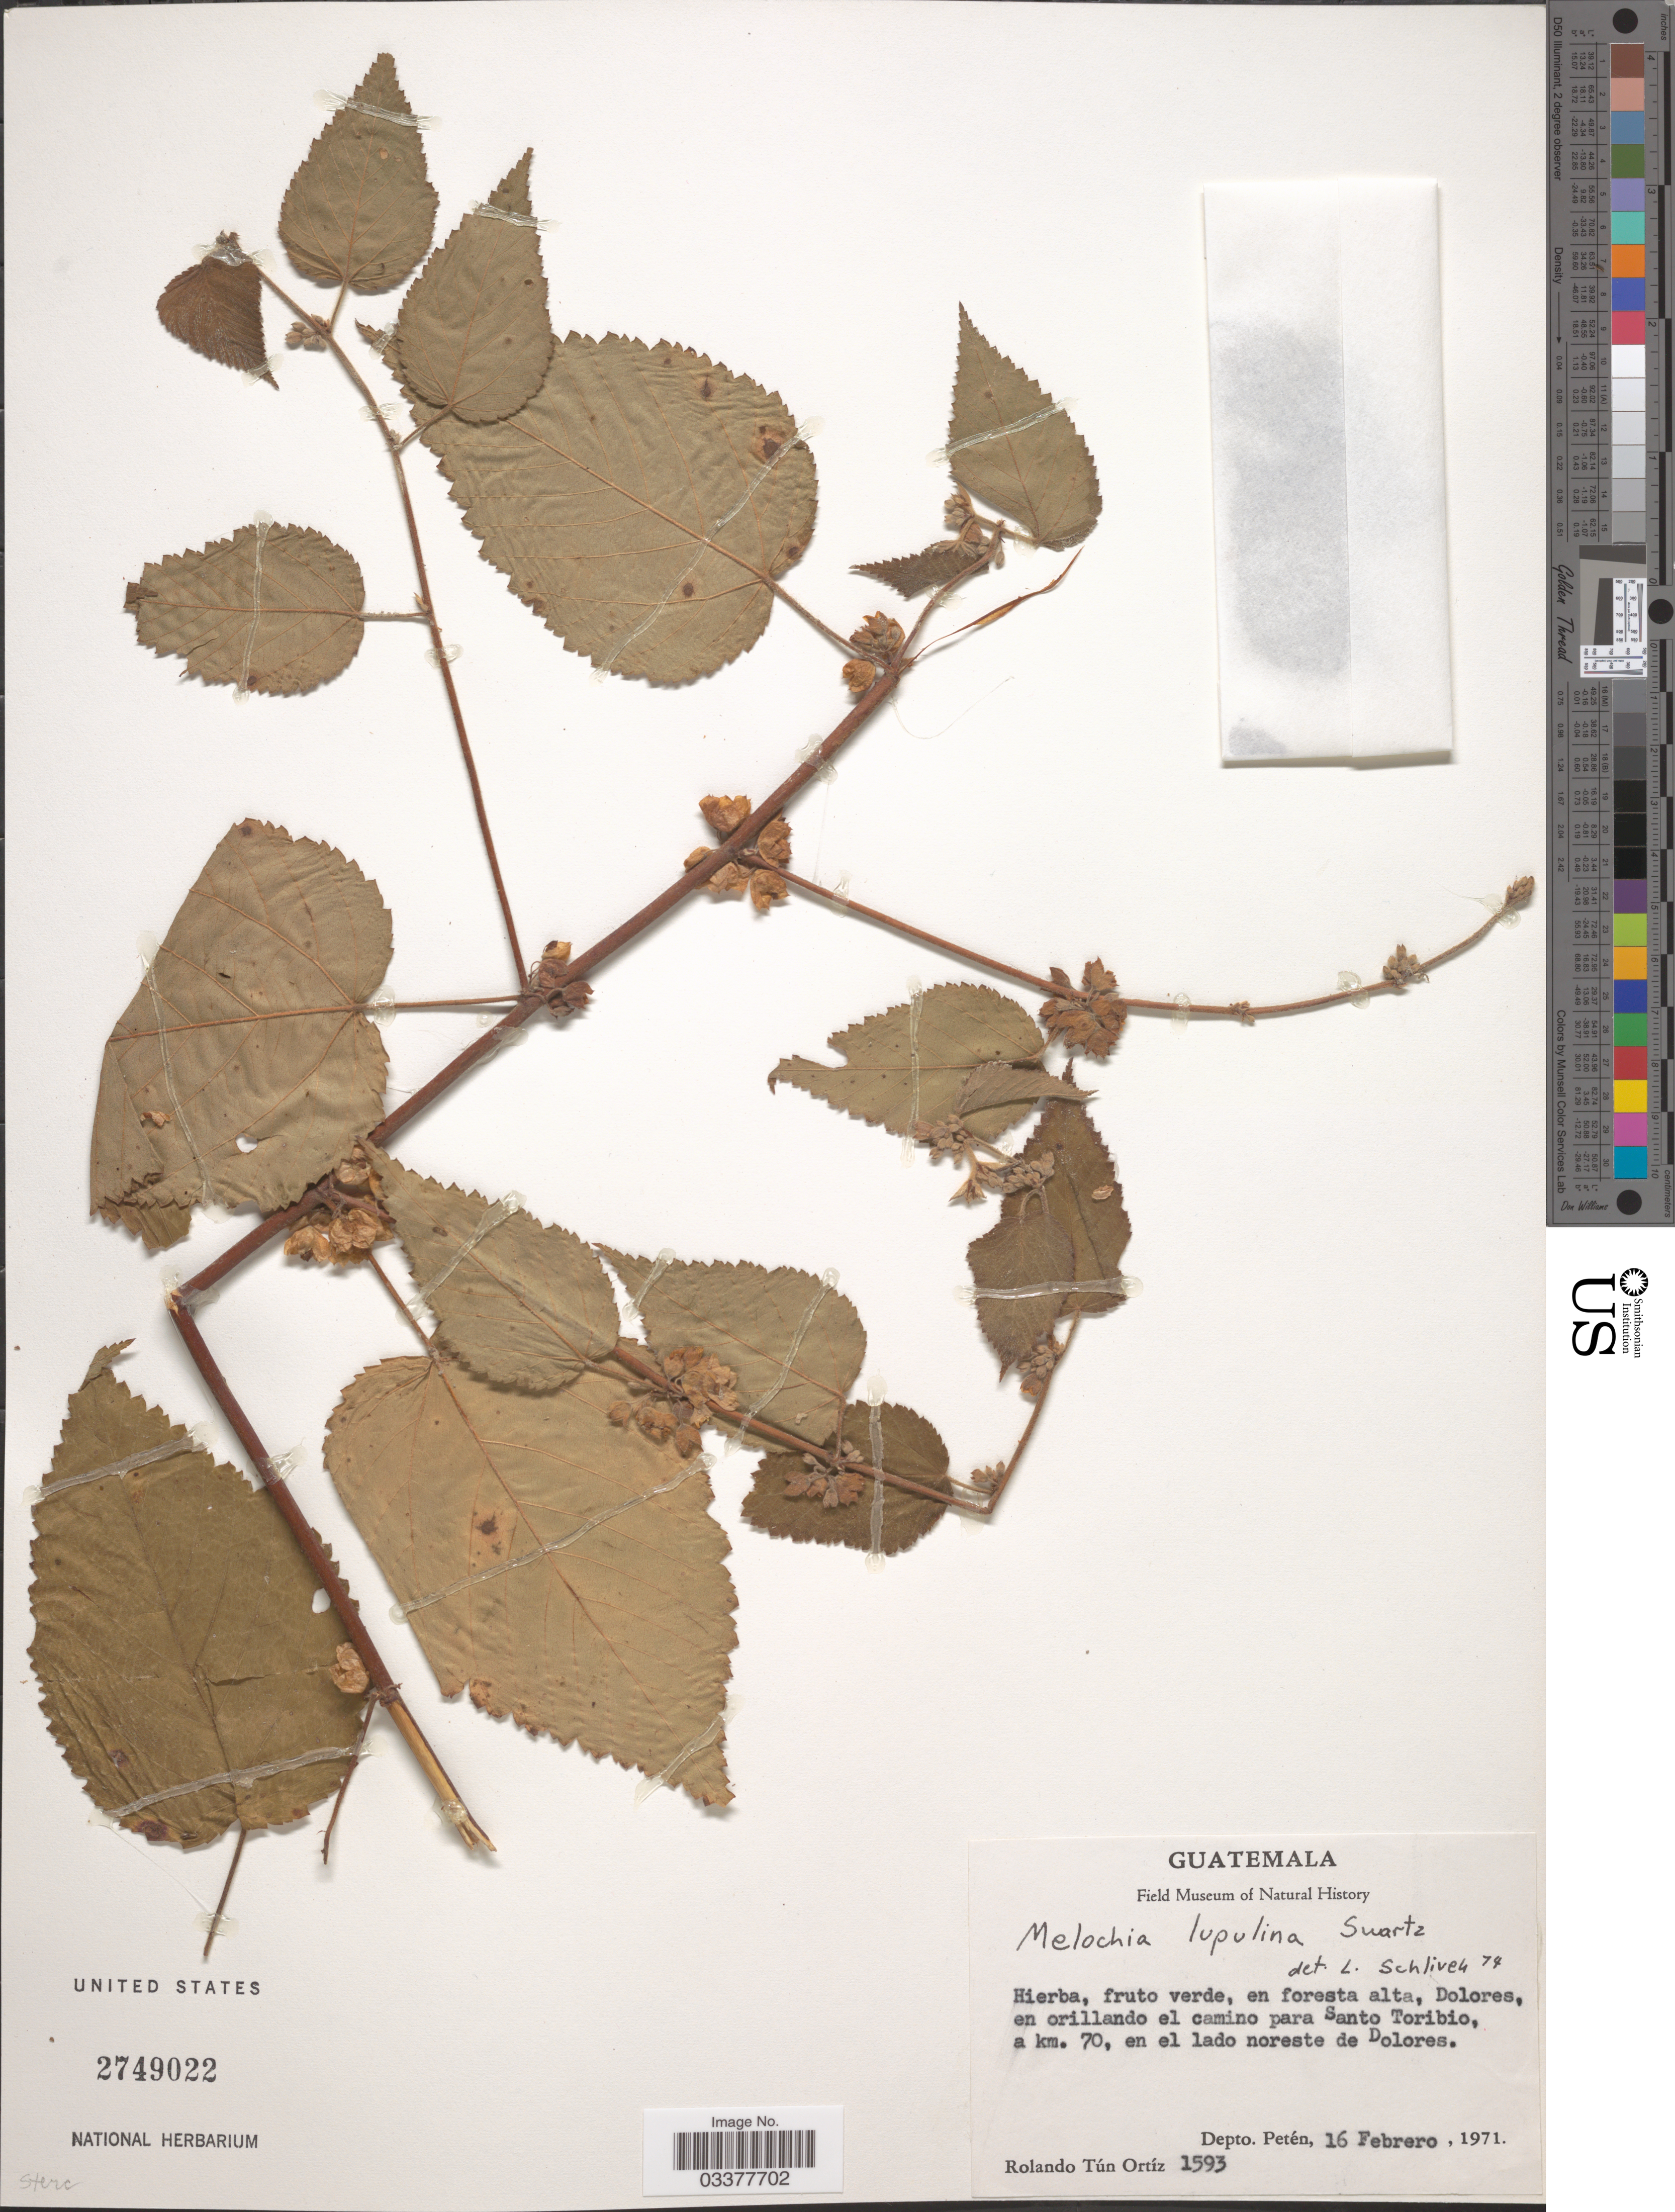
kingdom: Plantae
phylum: Tracheophyta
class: Magnoliopsida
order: Malvales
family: Malvaceae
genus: Melochia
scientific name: Melochia lupulina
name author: Sw.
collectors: R. T. Ortíz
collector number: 1593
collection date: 1971-02-16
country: Guatemala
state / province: El Petén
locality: Dolores, en orillando el camino para Santo Toribio, a km. 70, en el lado noreste de Dolores. Depto. Petén.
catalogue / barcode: US 2749022